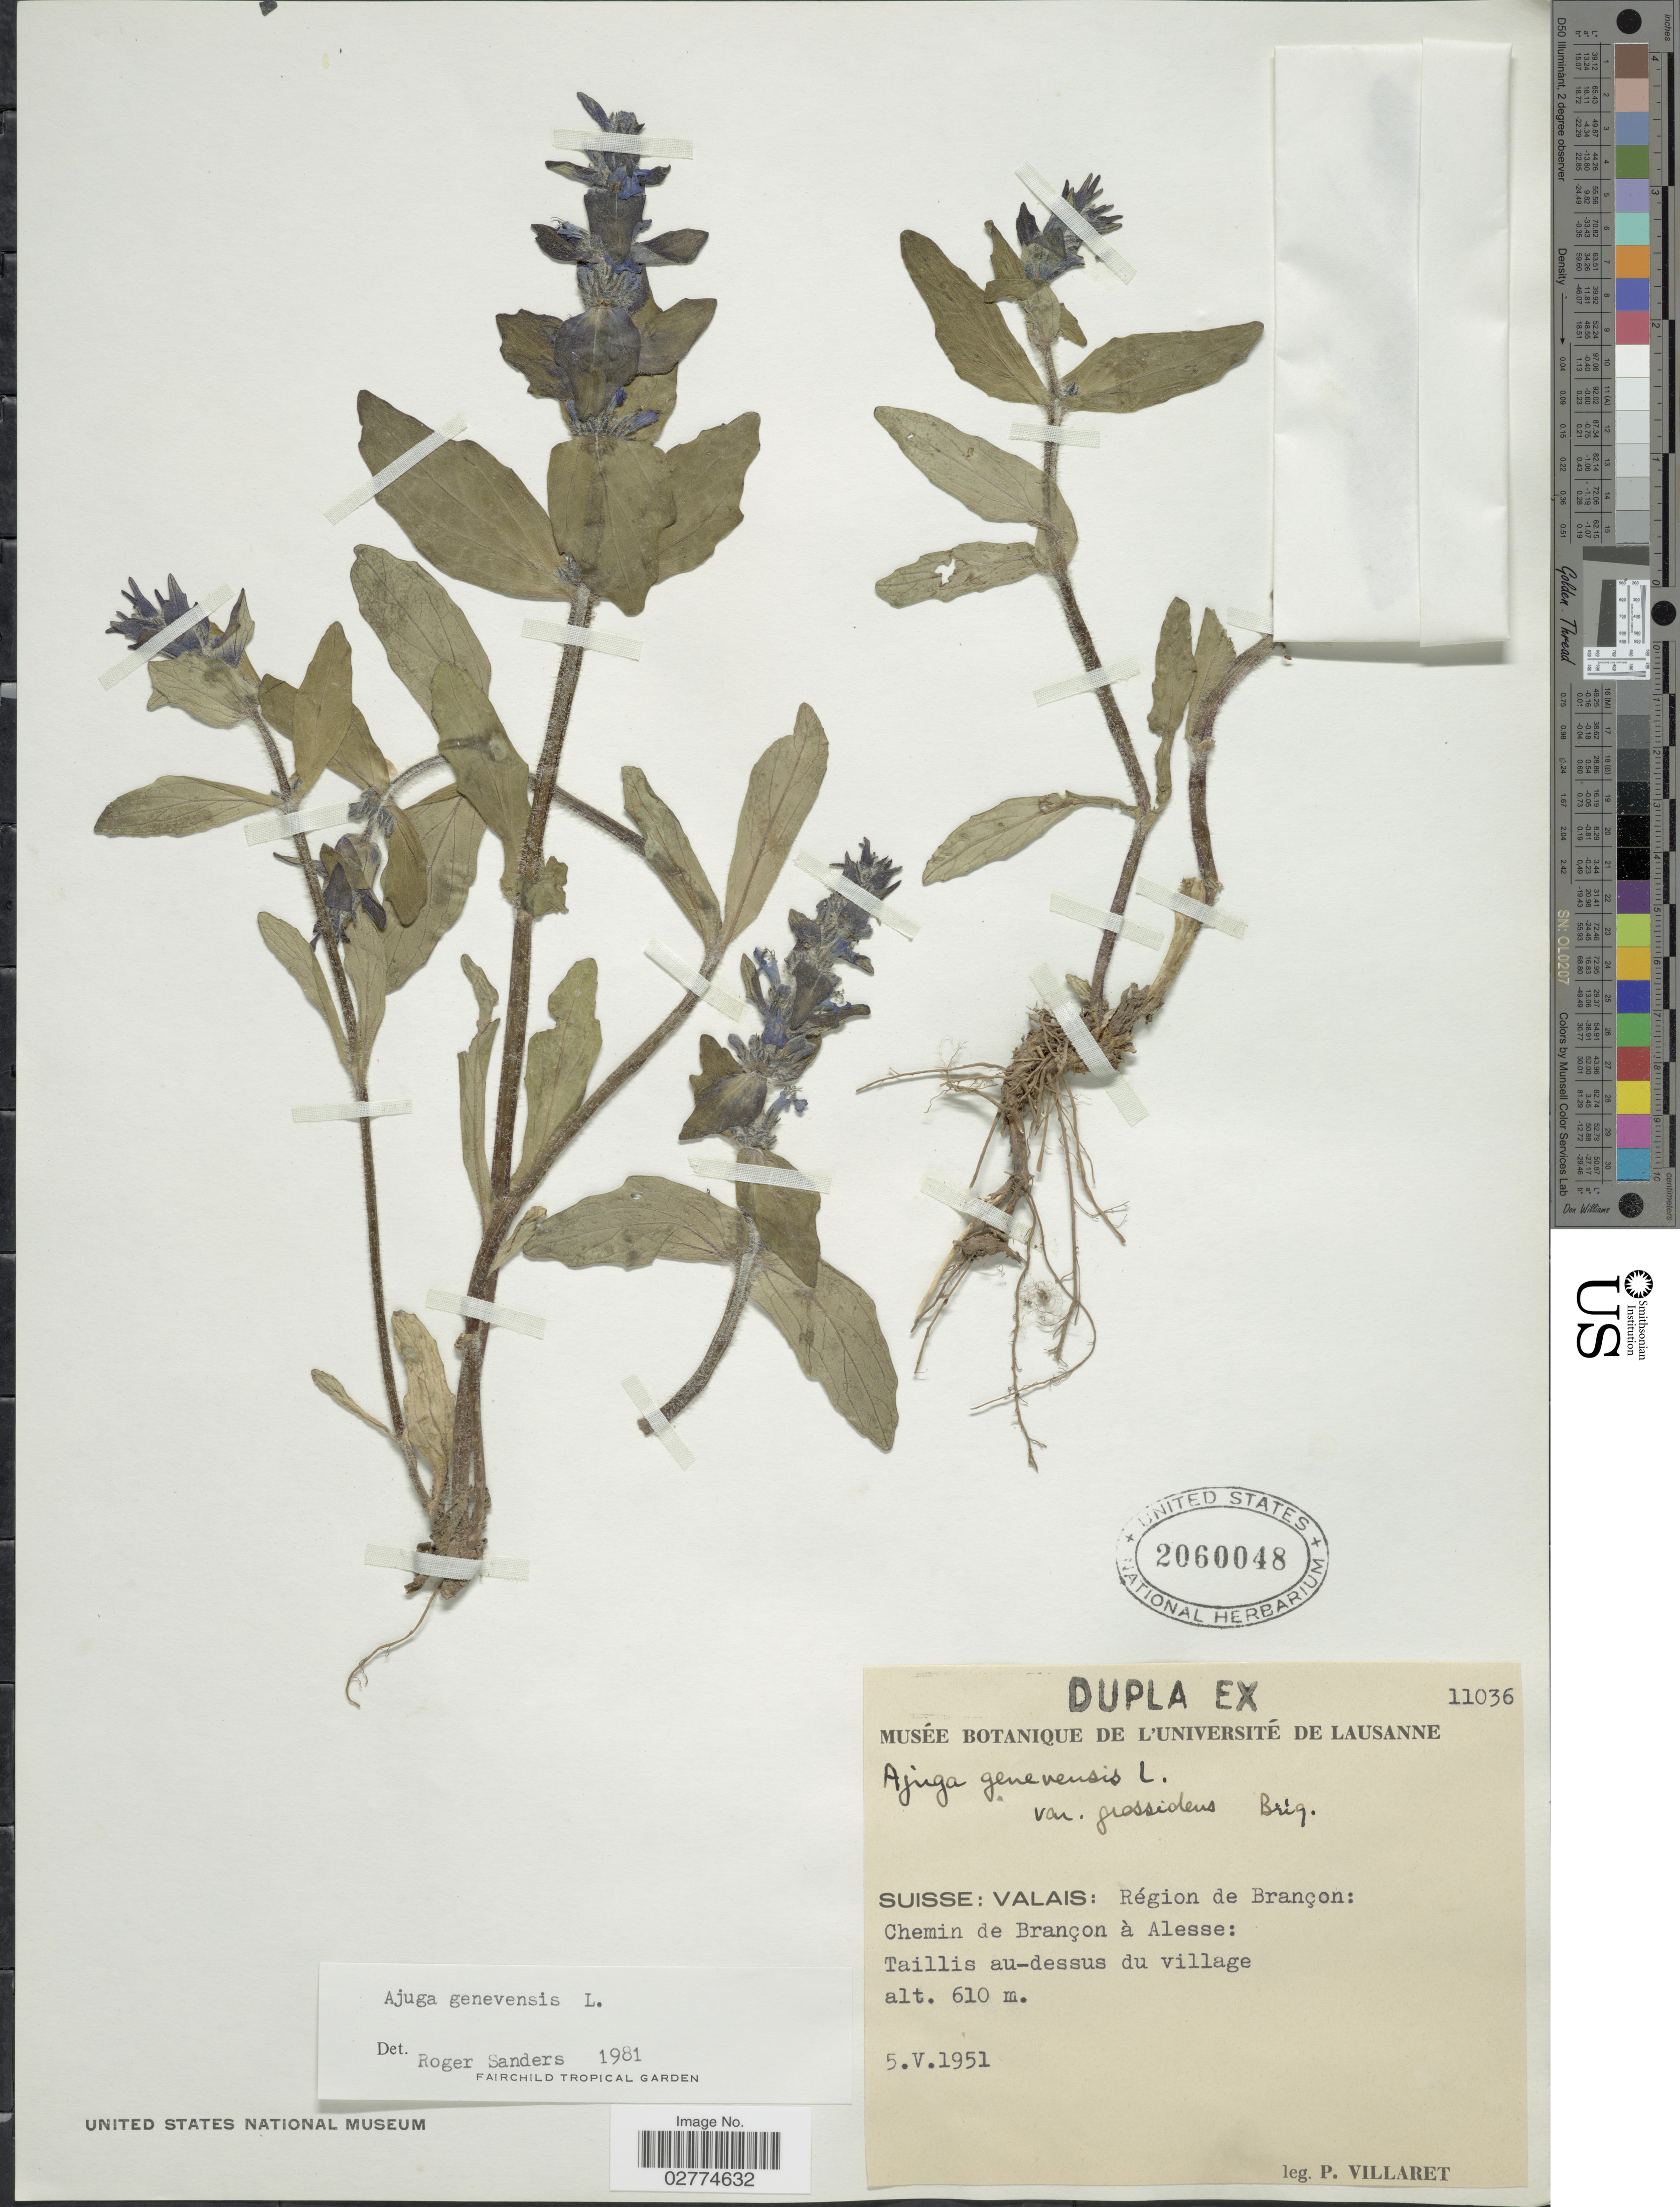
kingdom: Plantae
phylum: Tracheophyta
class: Magnoliopsida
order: Lamiales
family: Lamiaceae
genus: Ajuga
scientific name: Ajuga genevensis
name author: L.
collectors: P. Villaret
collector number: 11036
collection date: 1951-05-05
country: Switzerland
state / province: Valais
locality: Suisse. Région de Brançon: Chemin de Brançon á Alesse: Taillis au-dessus du village.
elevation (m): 610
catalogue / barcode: US 2060048